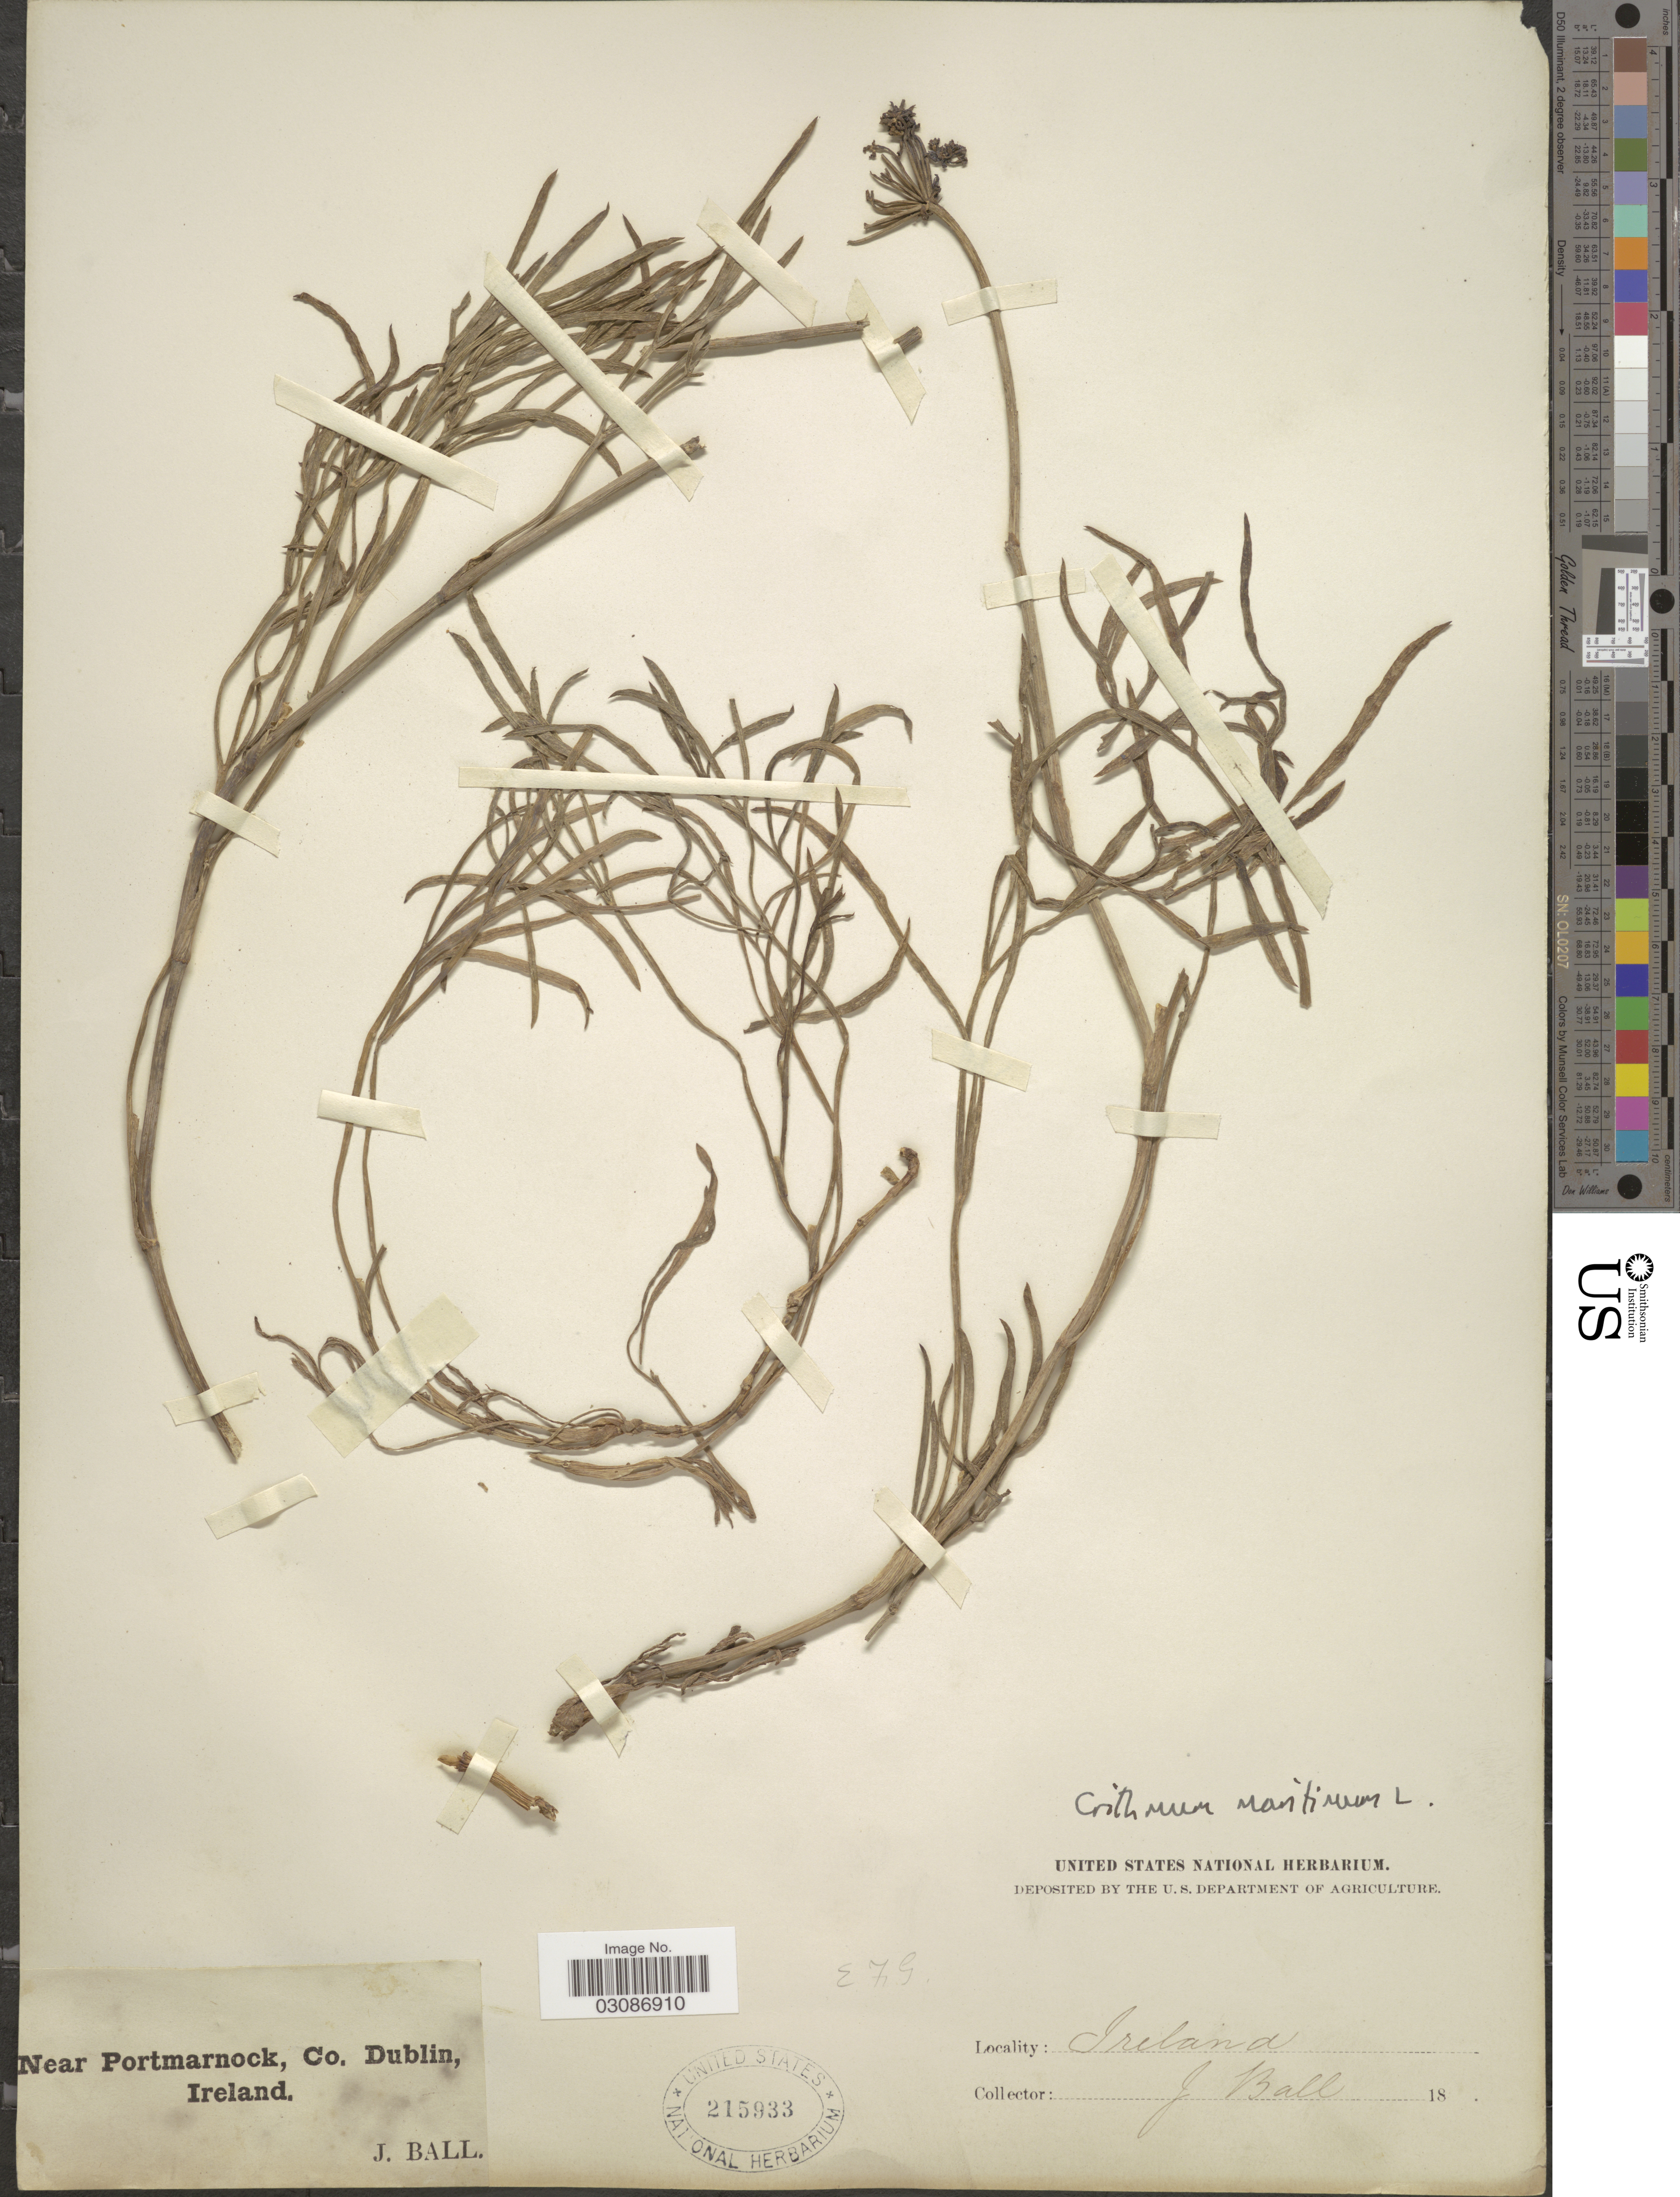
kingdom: Plantae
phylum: Tracheophyta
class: Magnoliopsida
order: Apiales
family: Apiaceae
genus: Crithmum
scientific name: Crithmum maritimum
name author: L.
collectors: J. Ball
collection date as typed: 18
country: Ireland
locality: Near Portmarnock, Co. Dublin.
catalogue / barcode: US 215933